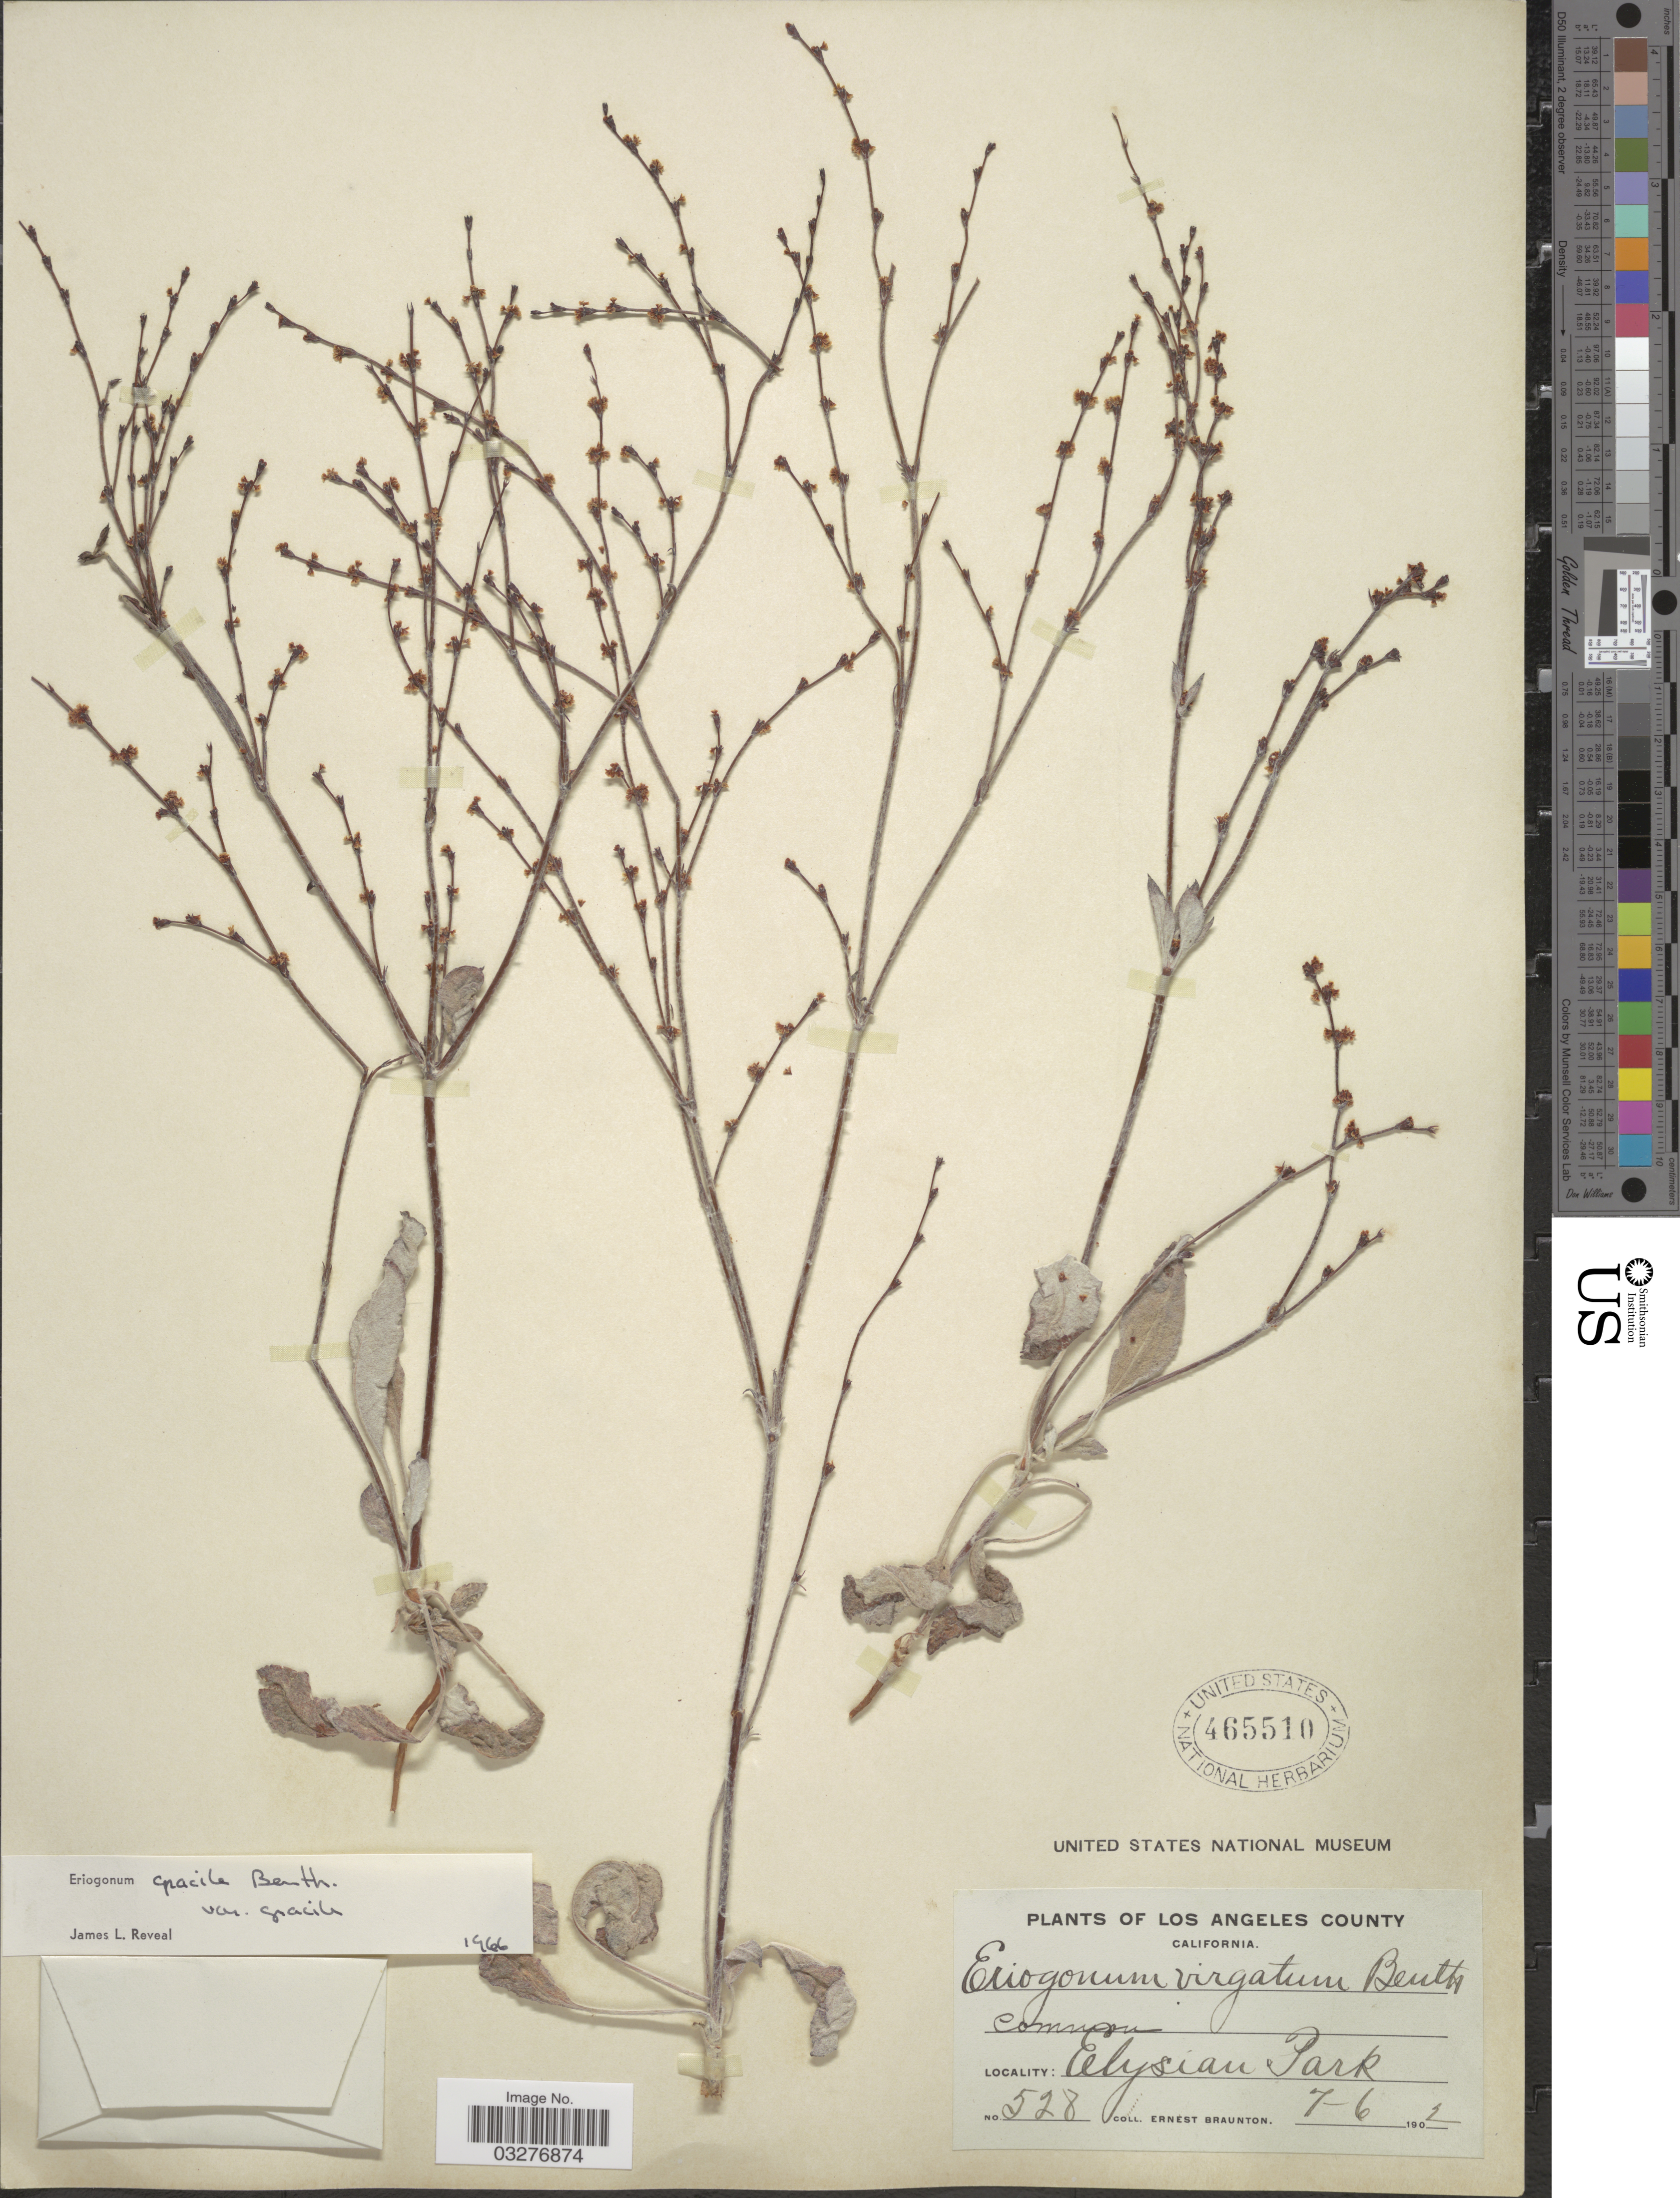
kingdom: Plantae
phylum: Tracheophyta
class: Magnoliopsida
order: Caryophyllales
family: Polygonaceae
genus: Eriogonum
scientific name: Eriogonum gracile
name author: Benth.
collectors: E. Braunton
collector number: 528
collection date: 1902-07-06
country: United States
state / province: California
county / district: Los Angeles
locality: Los Angeles County. Alysian Park.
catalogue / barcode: US 465510